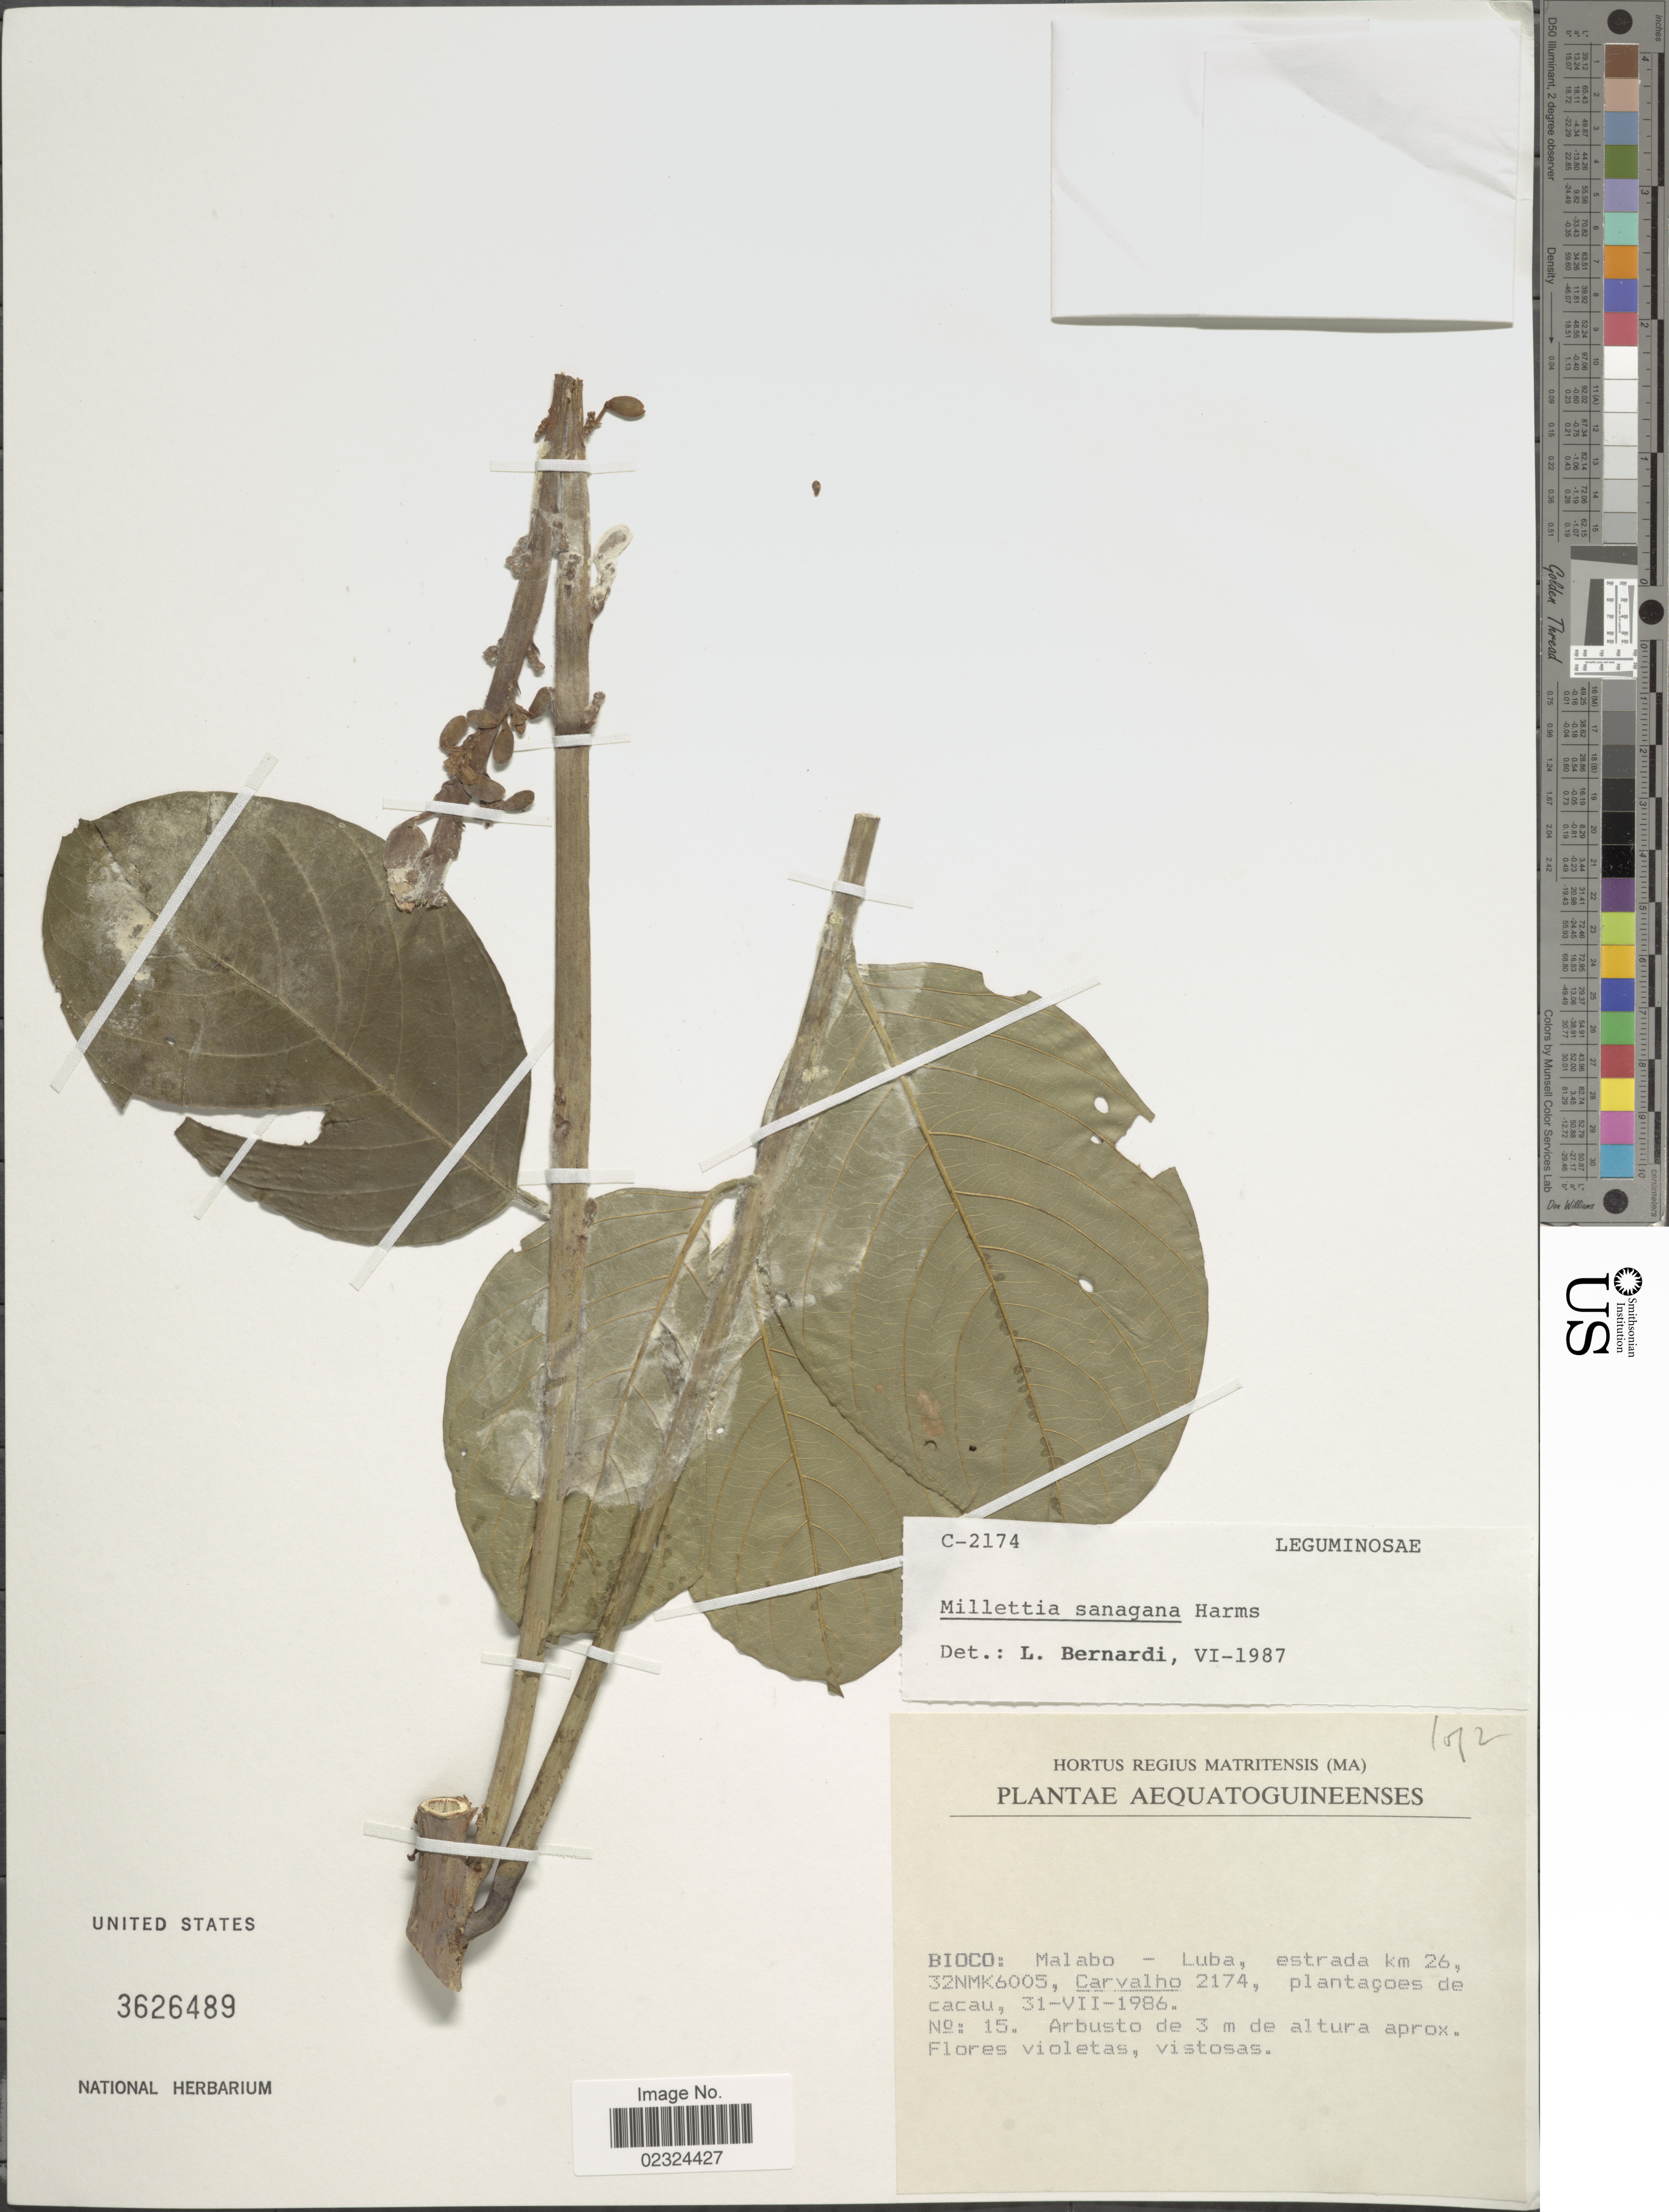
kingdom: Plantae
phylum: Tracheophyta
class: Magnoliopsida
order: Fabales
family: Fabaceae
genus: Millettia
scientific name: Millettia sanagana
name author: Harms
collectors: Carvalho, --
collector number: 2174/15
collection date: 1986-07-31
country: Equatorial Guinea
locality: Aequatoguineenses. Bioco: Malabo - Luba, estrada km 26, 32NMK6005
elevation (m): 3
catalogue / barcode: US 3626489